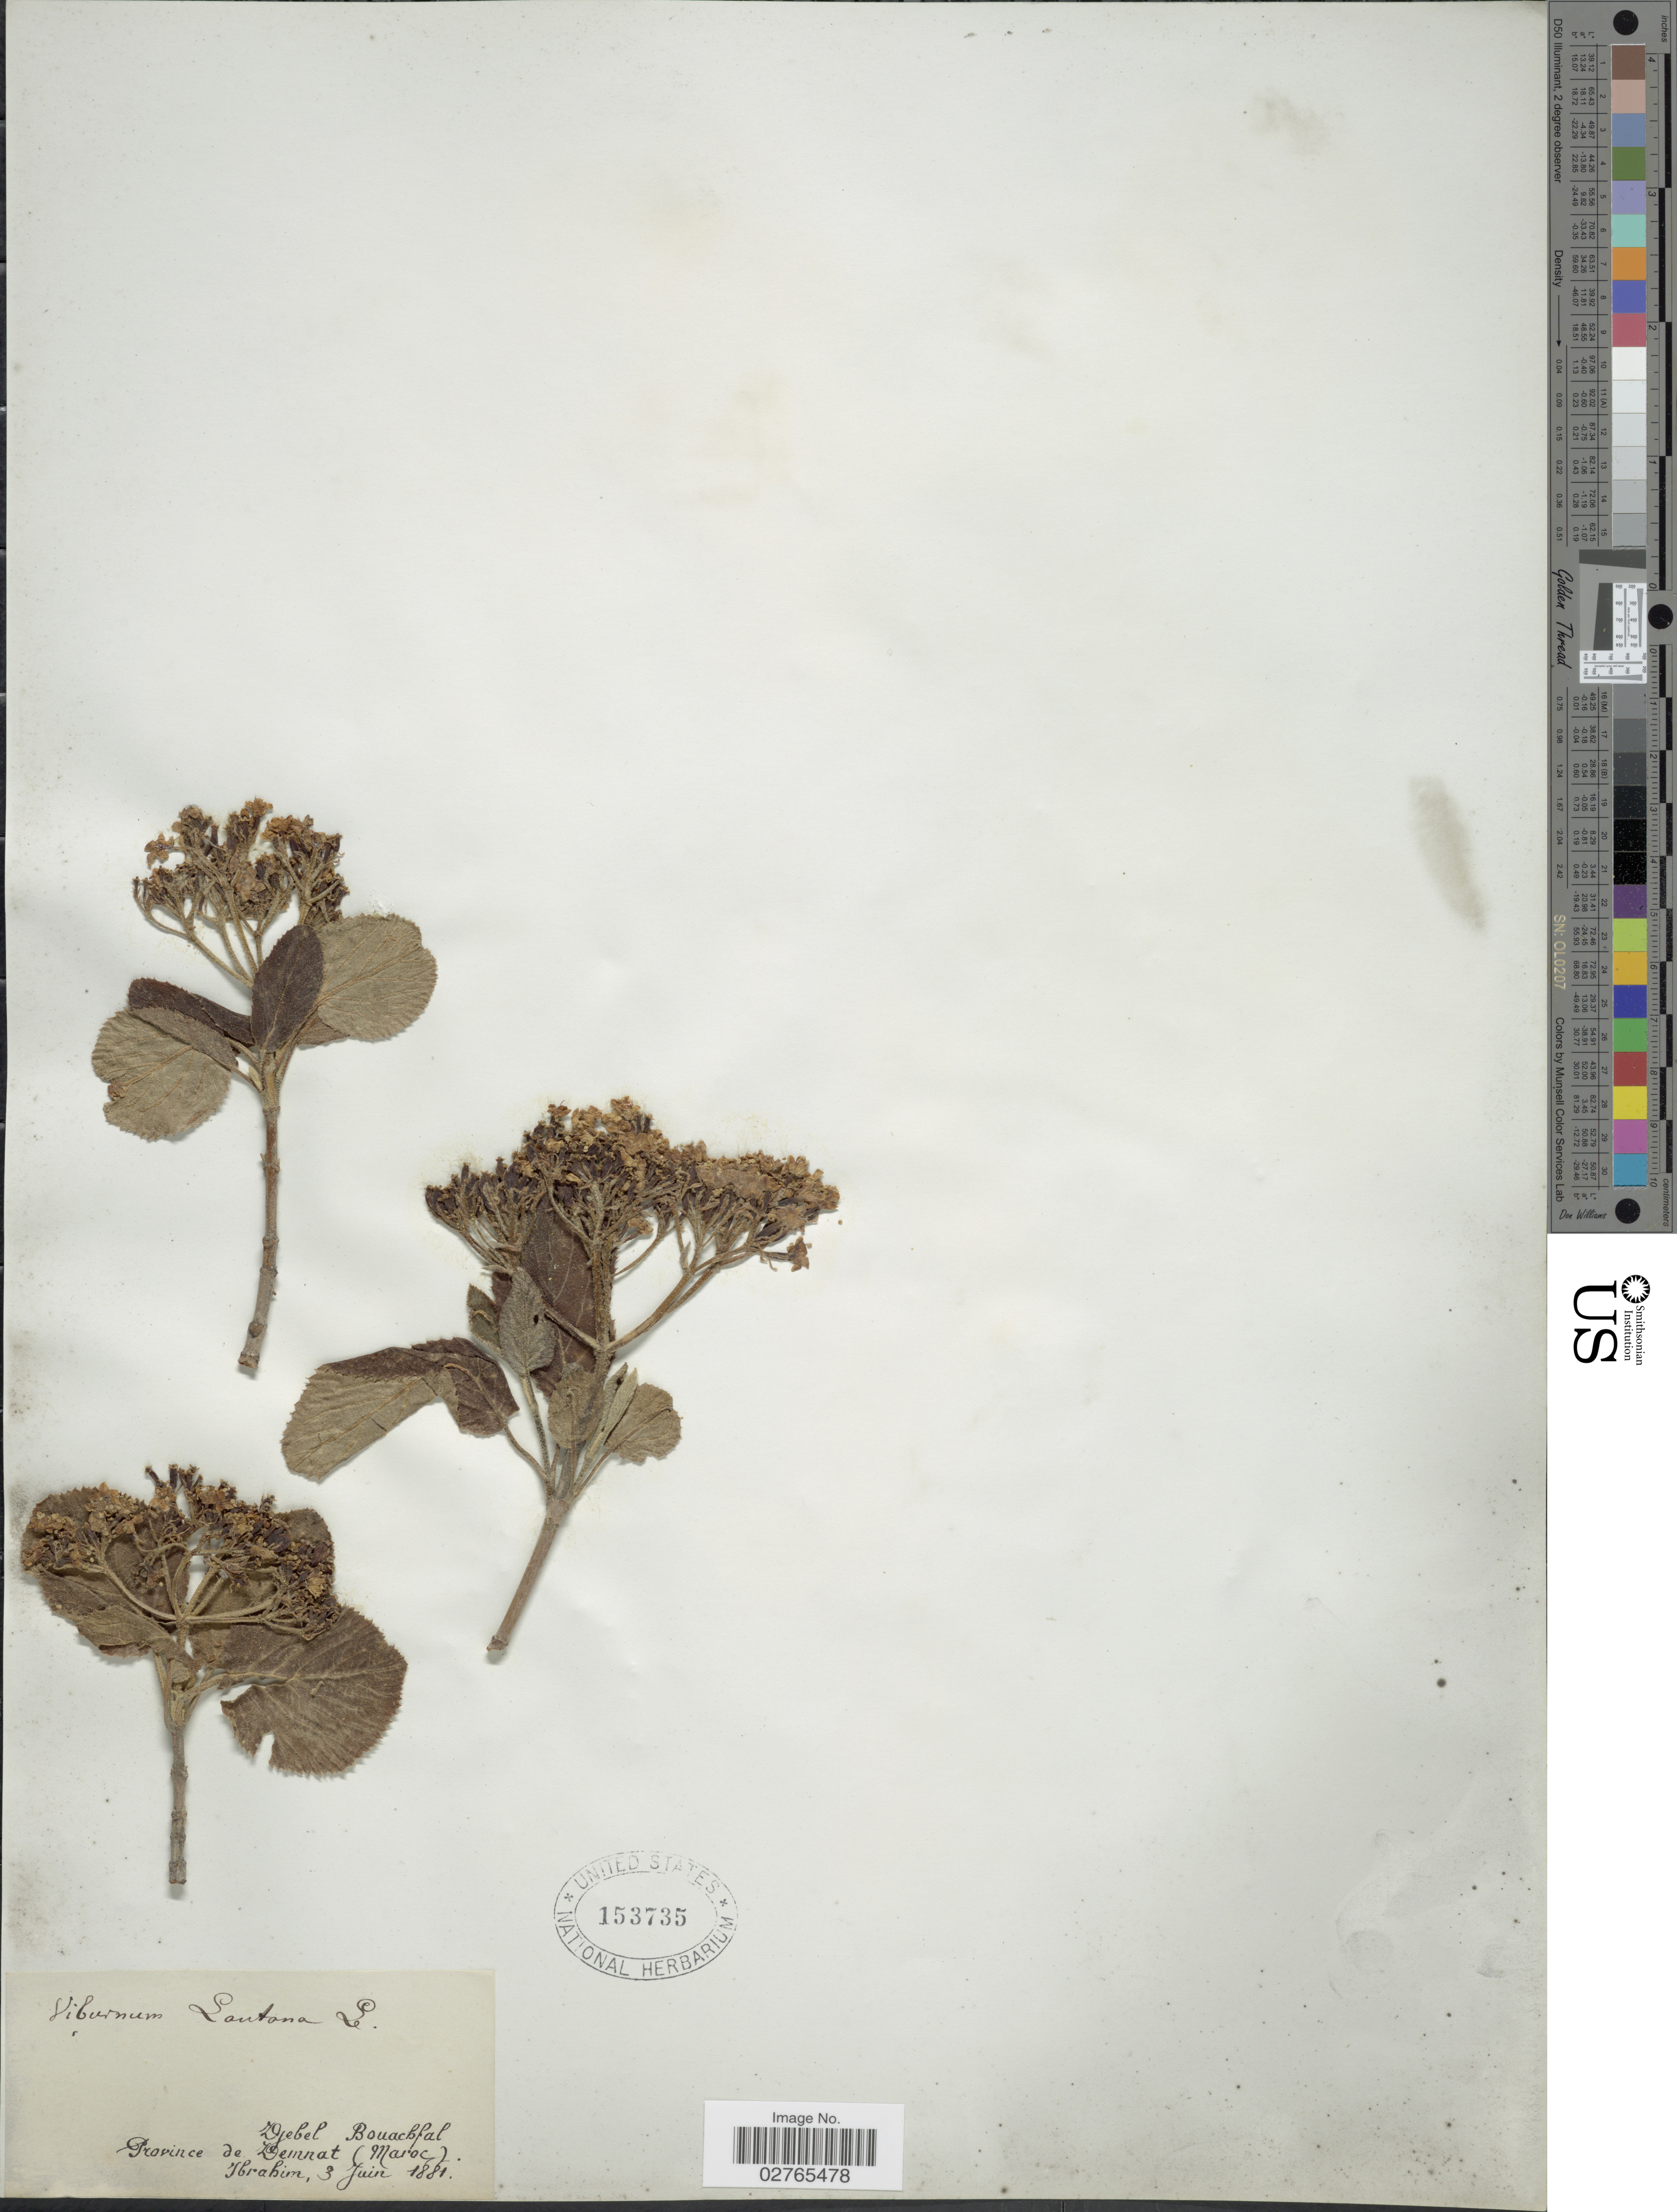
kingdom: Plantae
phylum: Tracheophyta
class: Magnoliopsida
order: Dipsacales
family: Viburnaceae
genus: Viburnum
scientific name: Viburnum lantana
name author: L.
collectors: -. Ibrahim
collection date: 1881-06-03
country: Morocco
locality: Djebel Bouachfal. Province de Demnat (Maroc)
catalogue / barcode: US 153735